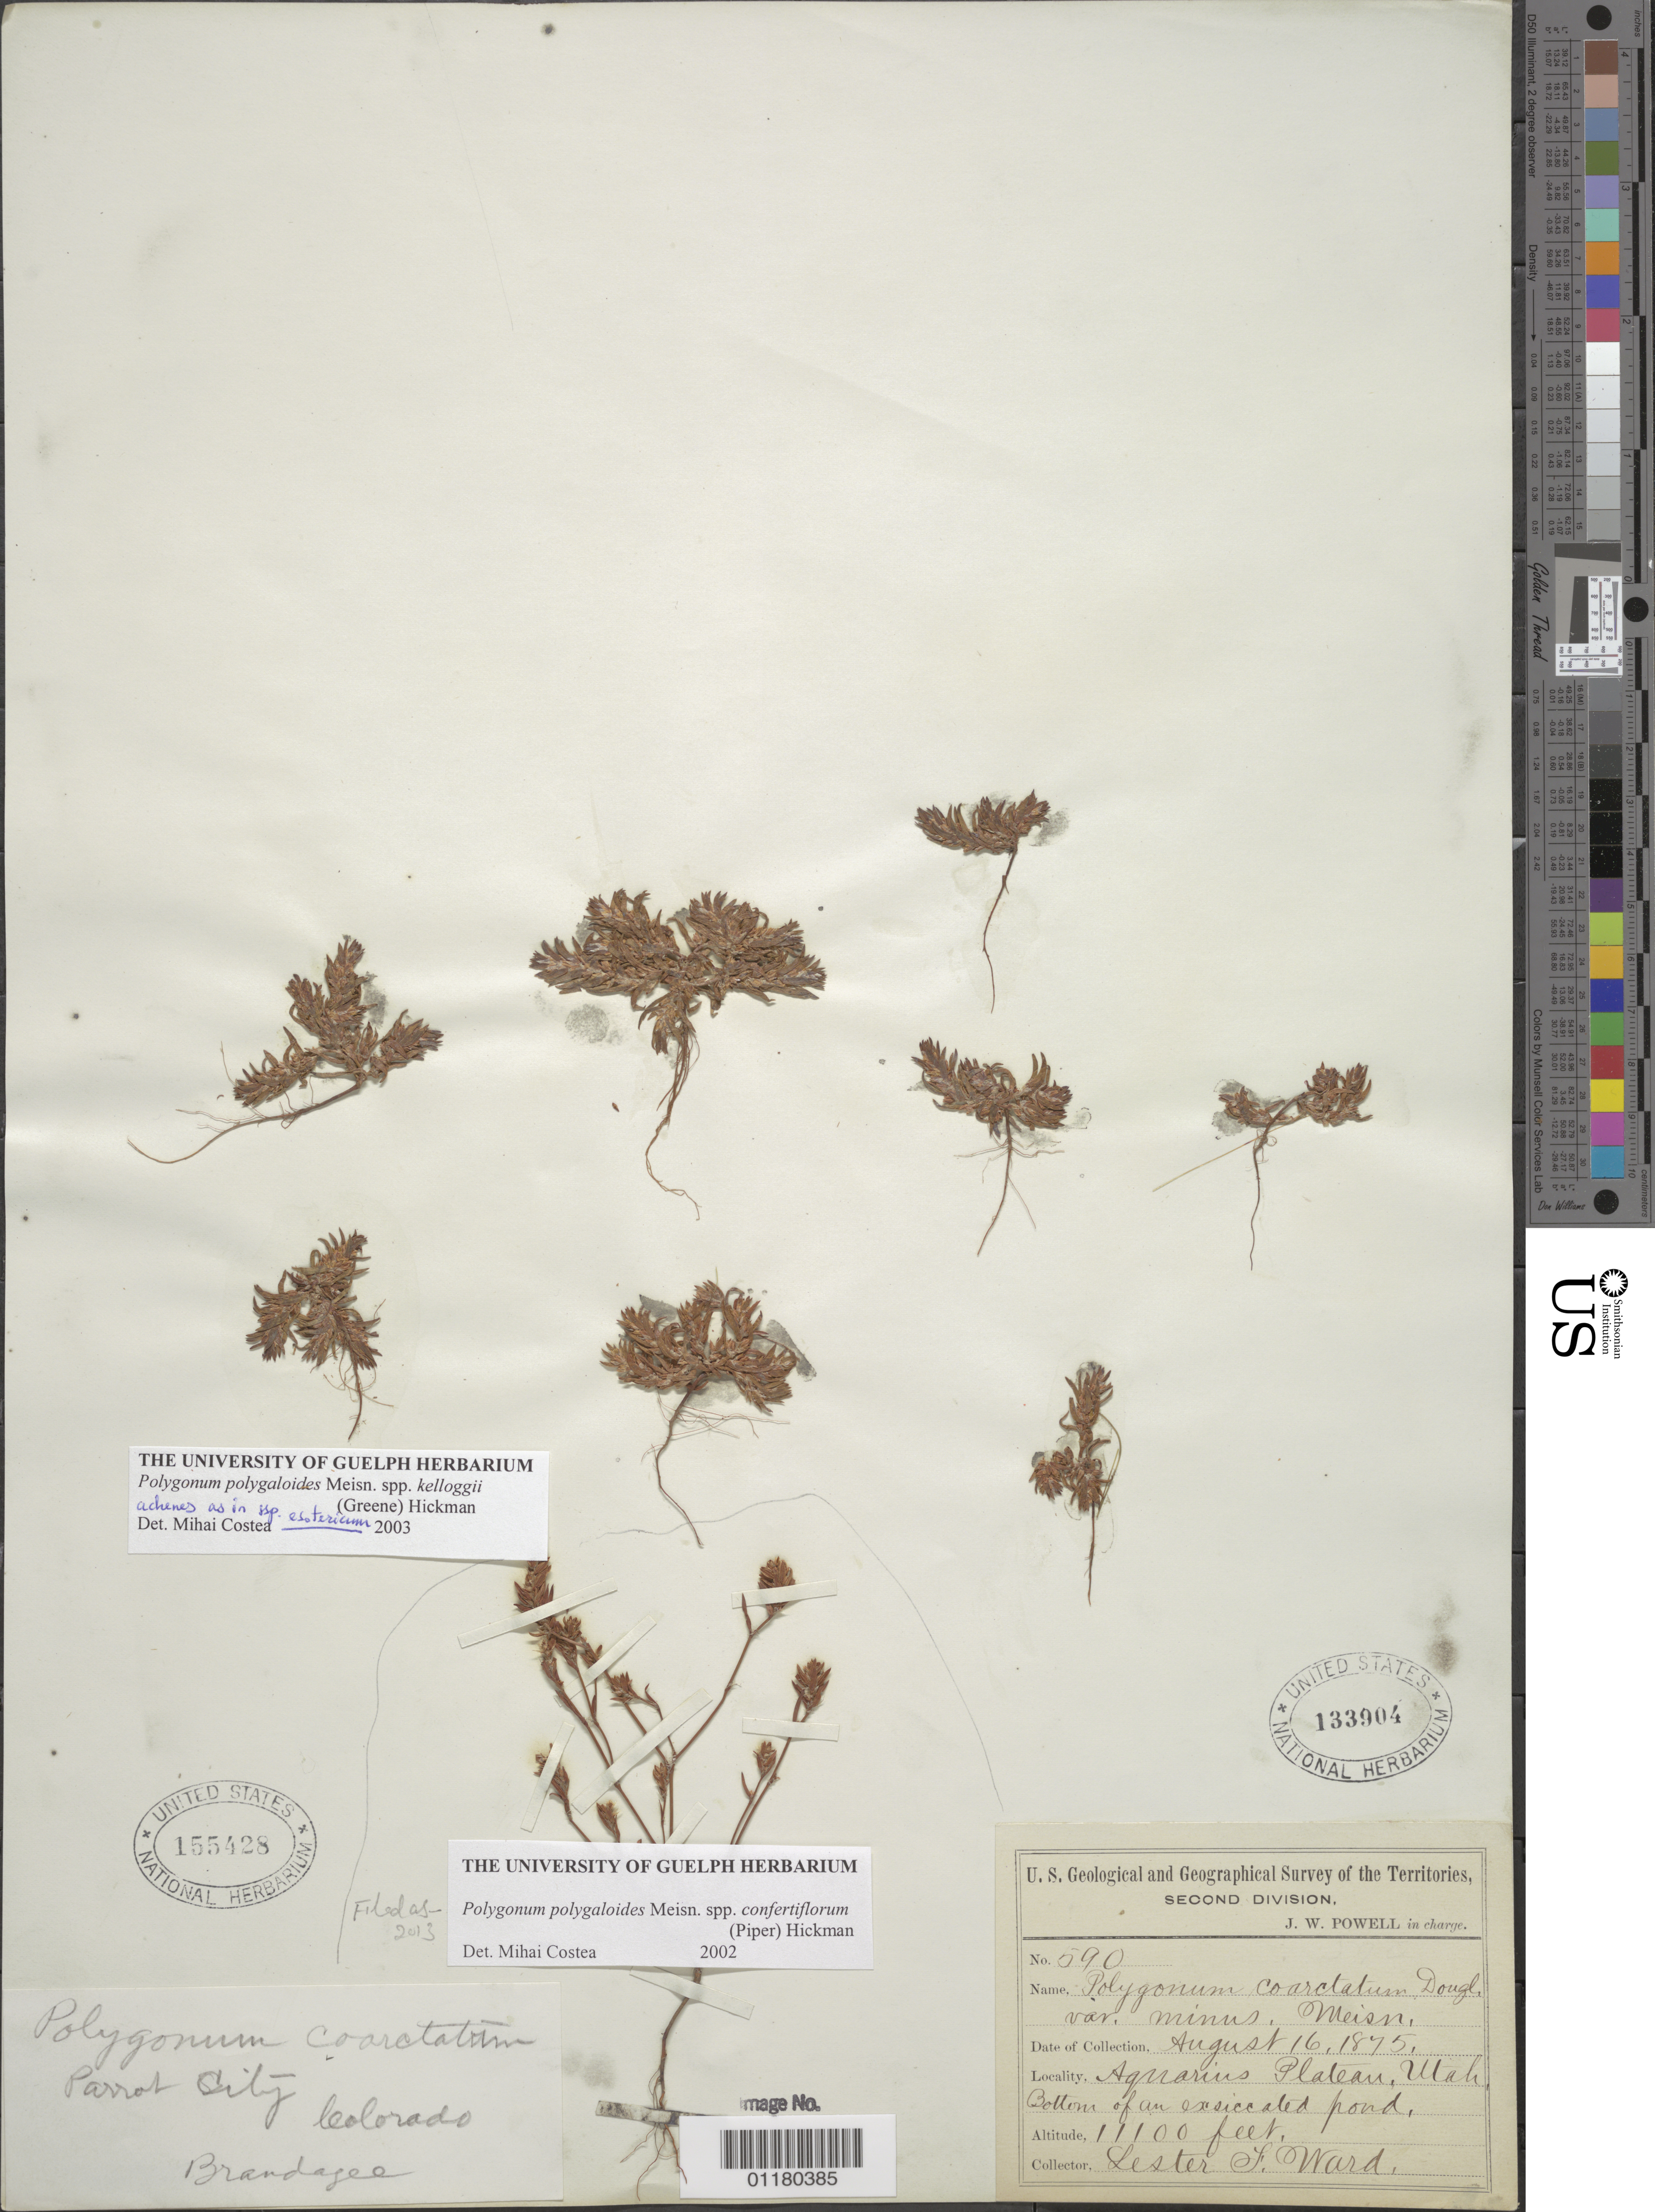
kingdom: Plantae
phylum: Tracheophyta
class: Magnoliopsida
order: Caryophyllales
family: Polygonaceae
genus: Polygonum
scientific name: Polygonum polygaloides subsp. confertiflorum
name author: (Nutt. ex Piper) Hickman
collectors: L. F. Ward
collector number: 590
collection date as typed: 16 Aug 1875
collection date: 1875-08-16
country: United States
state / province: Utah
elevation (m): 3383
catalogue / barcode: US 133904